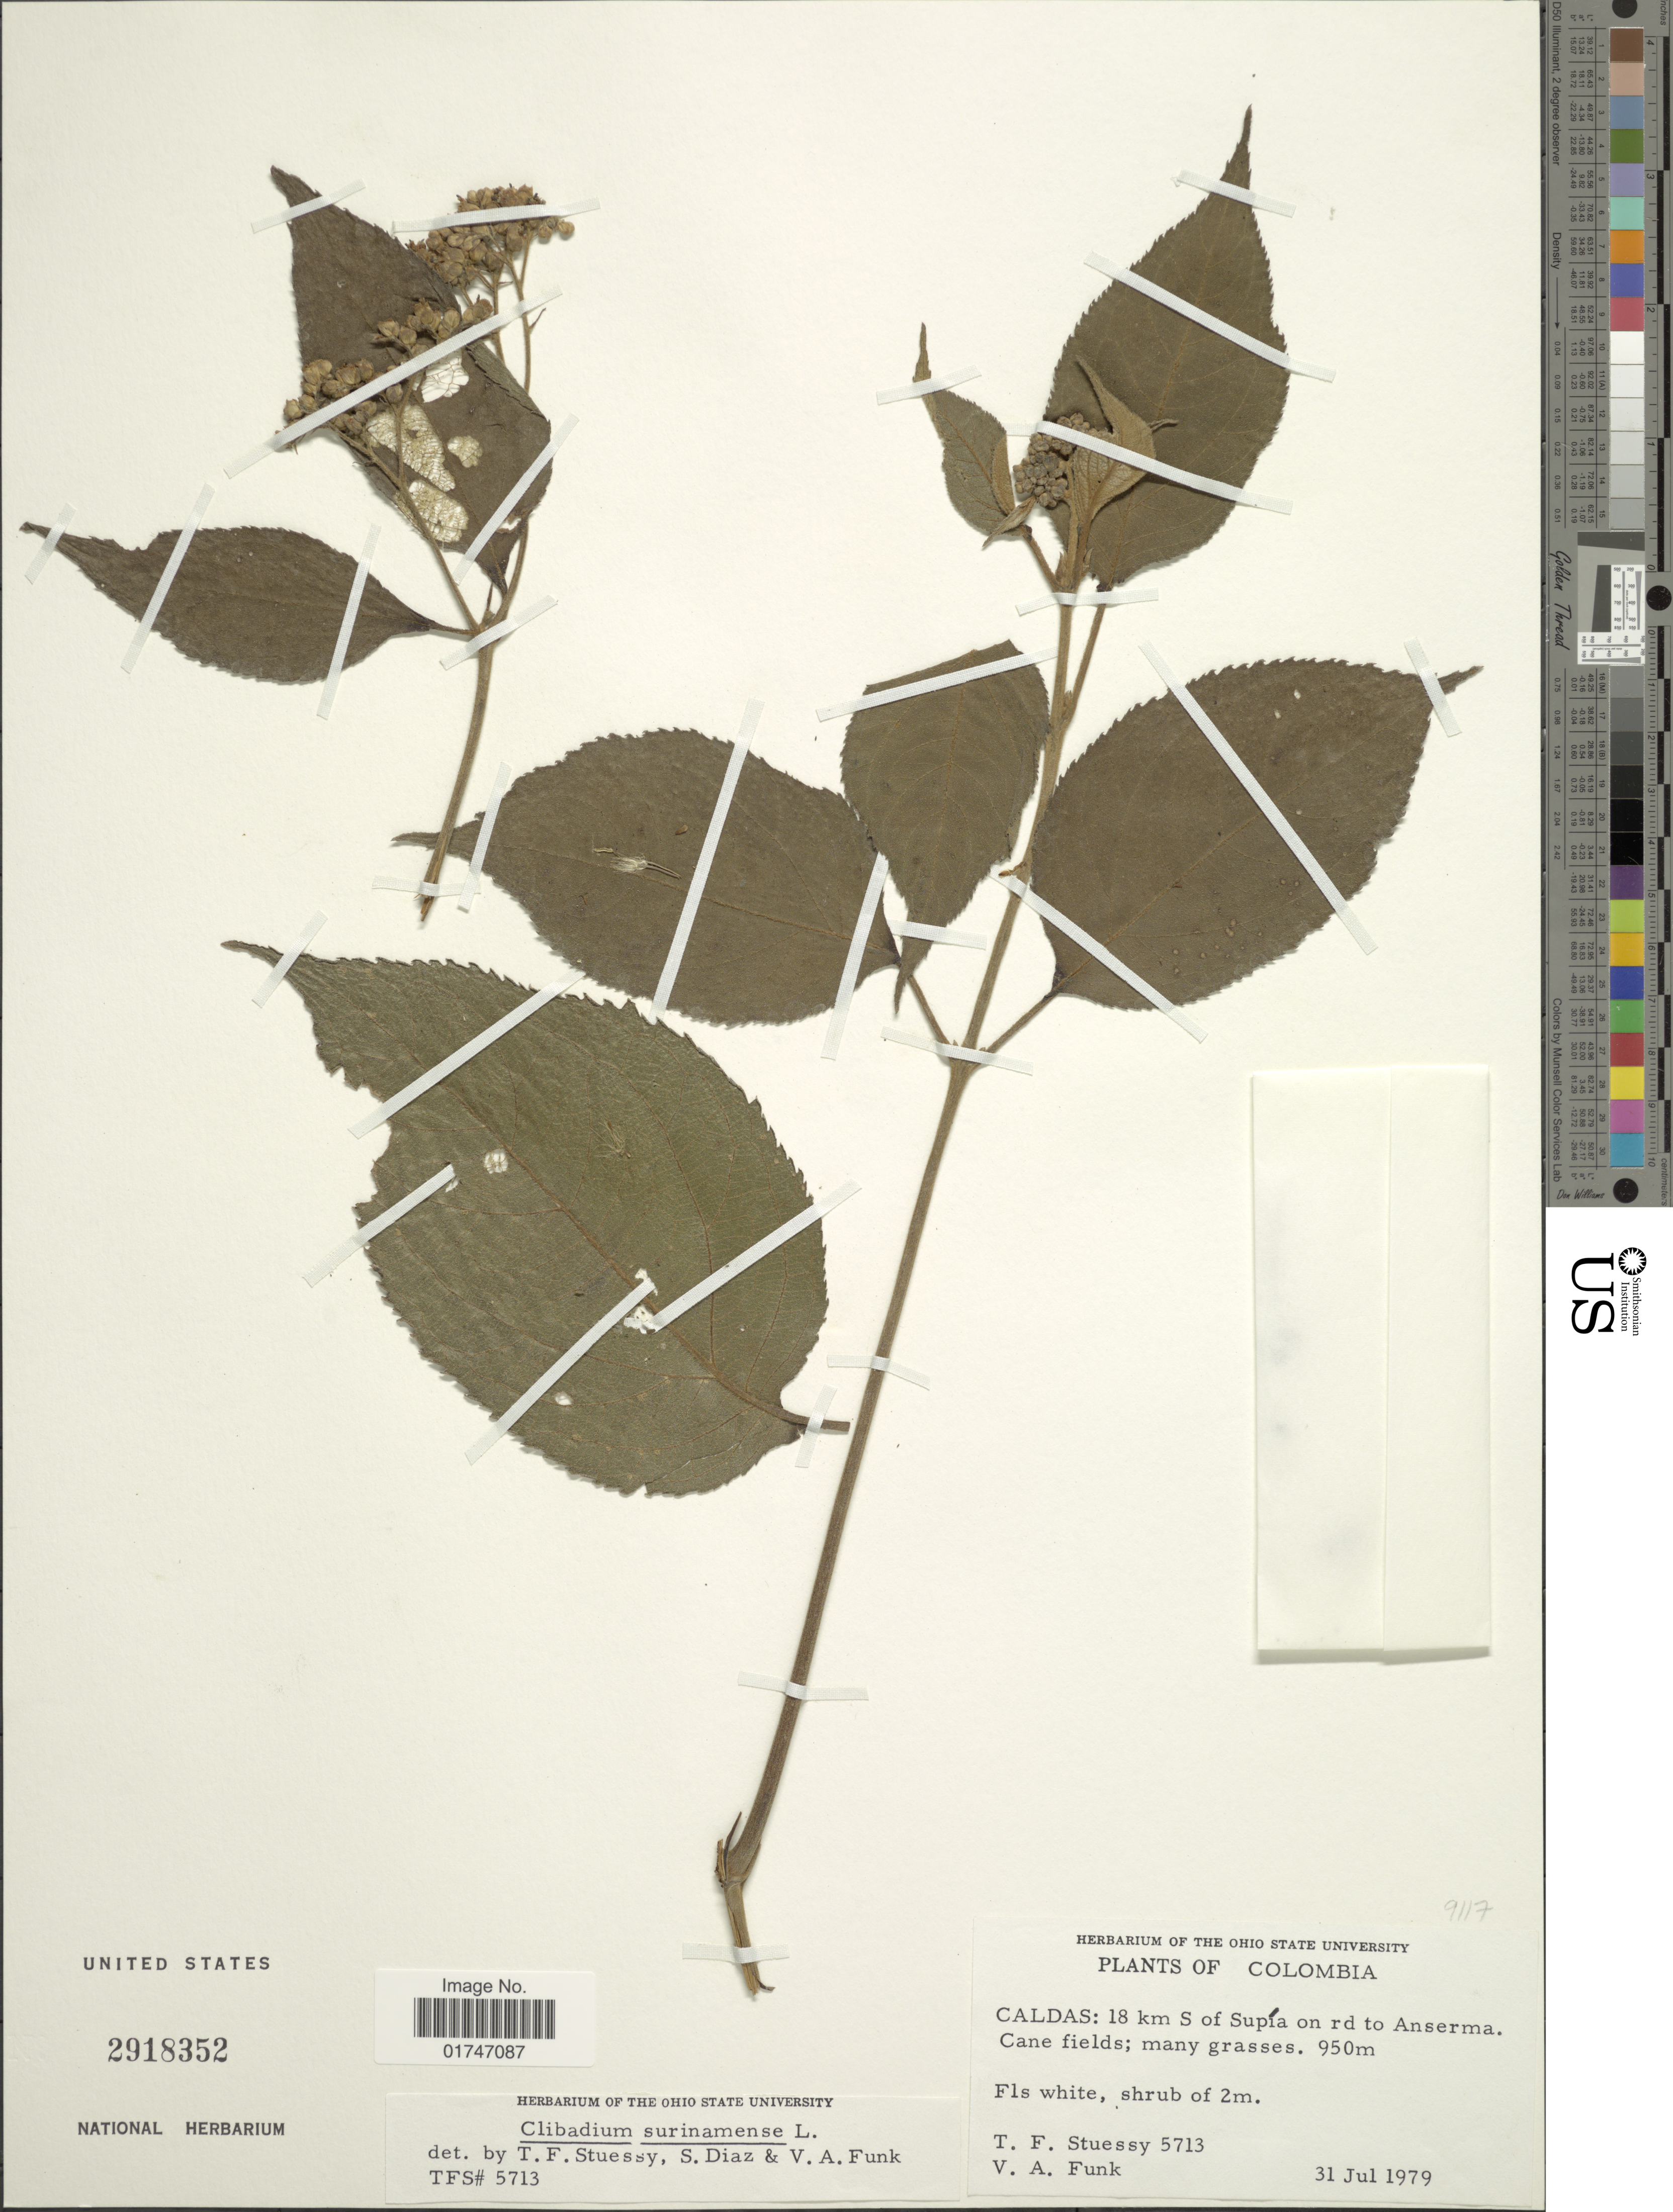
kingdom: Plantae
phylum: Tracheophyta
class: Magnoliopsida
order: Asterales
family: Asteraceae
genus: Clibadium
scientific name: Clibadium surinamense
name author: L.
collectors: T. Stuessy & V. Funk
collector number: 5713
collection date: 1979-07-31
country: Colombia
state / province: Caldas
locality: Caldas: 18 km S of Supía on rd to Anserma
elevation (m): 950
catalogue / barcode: US 2918352